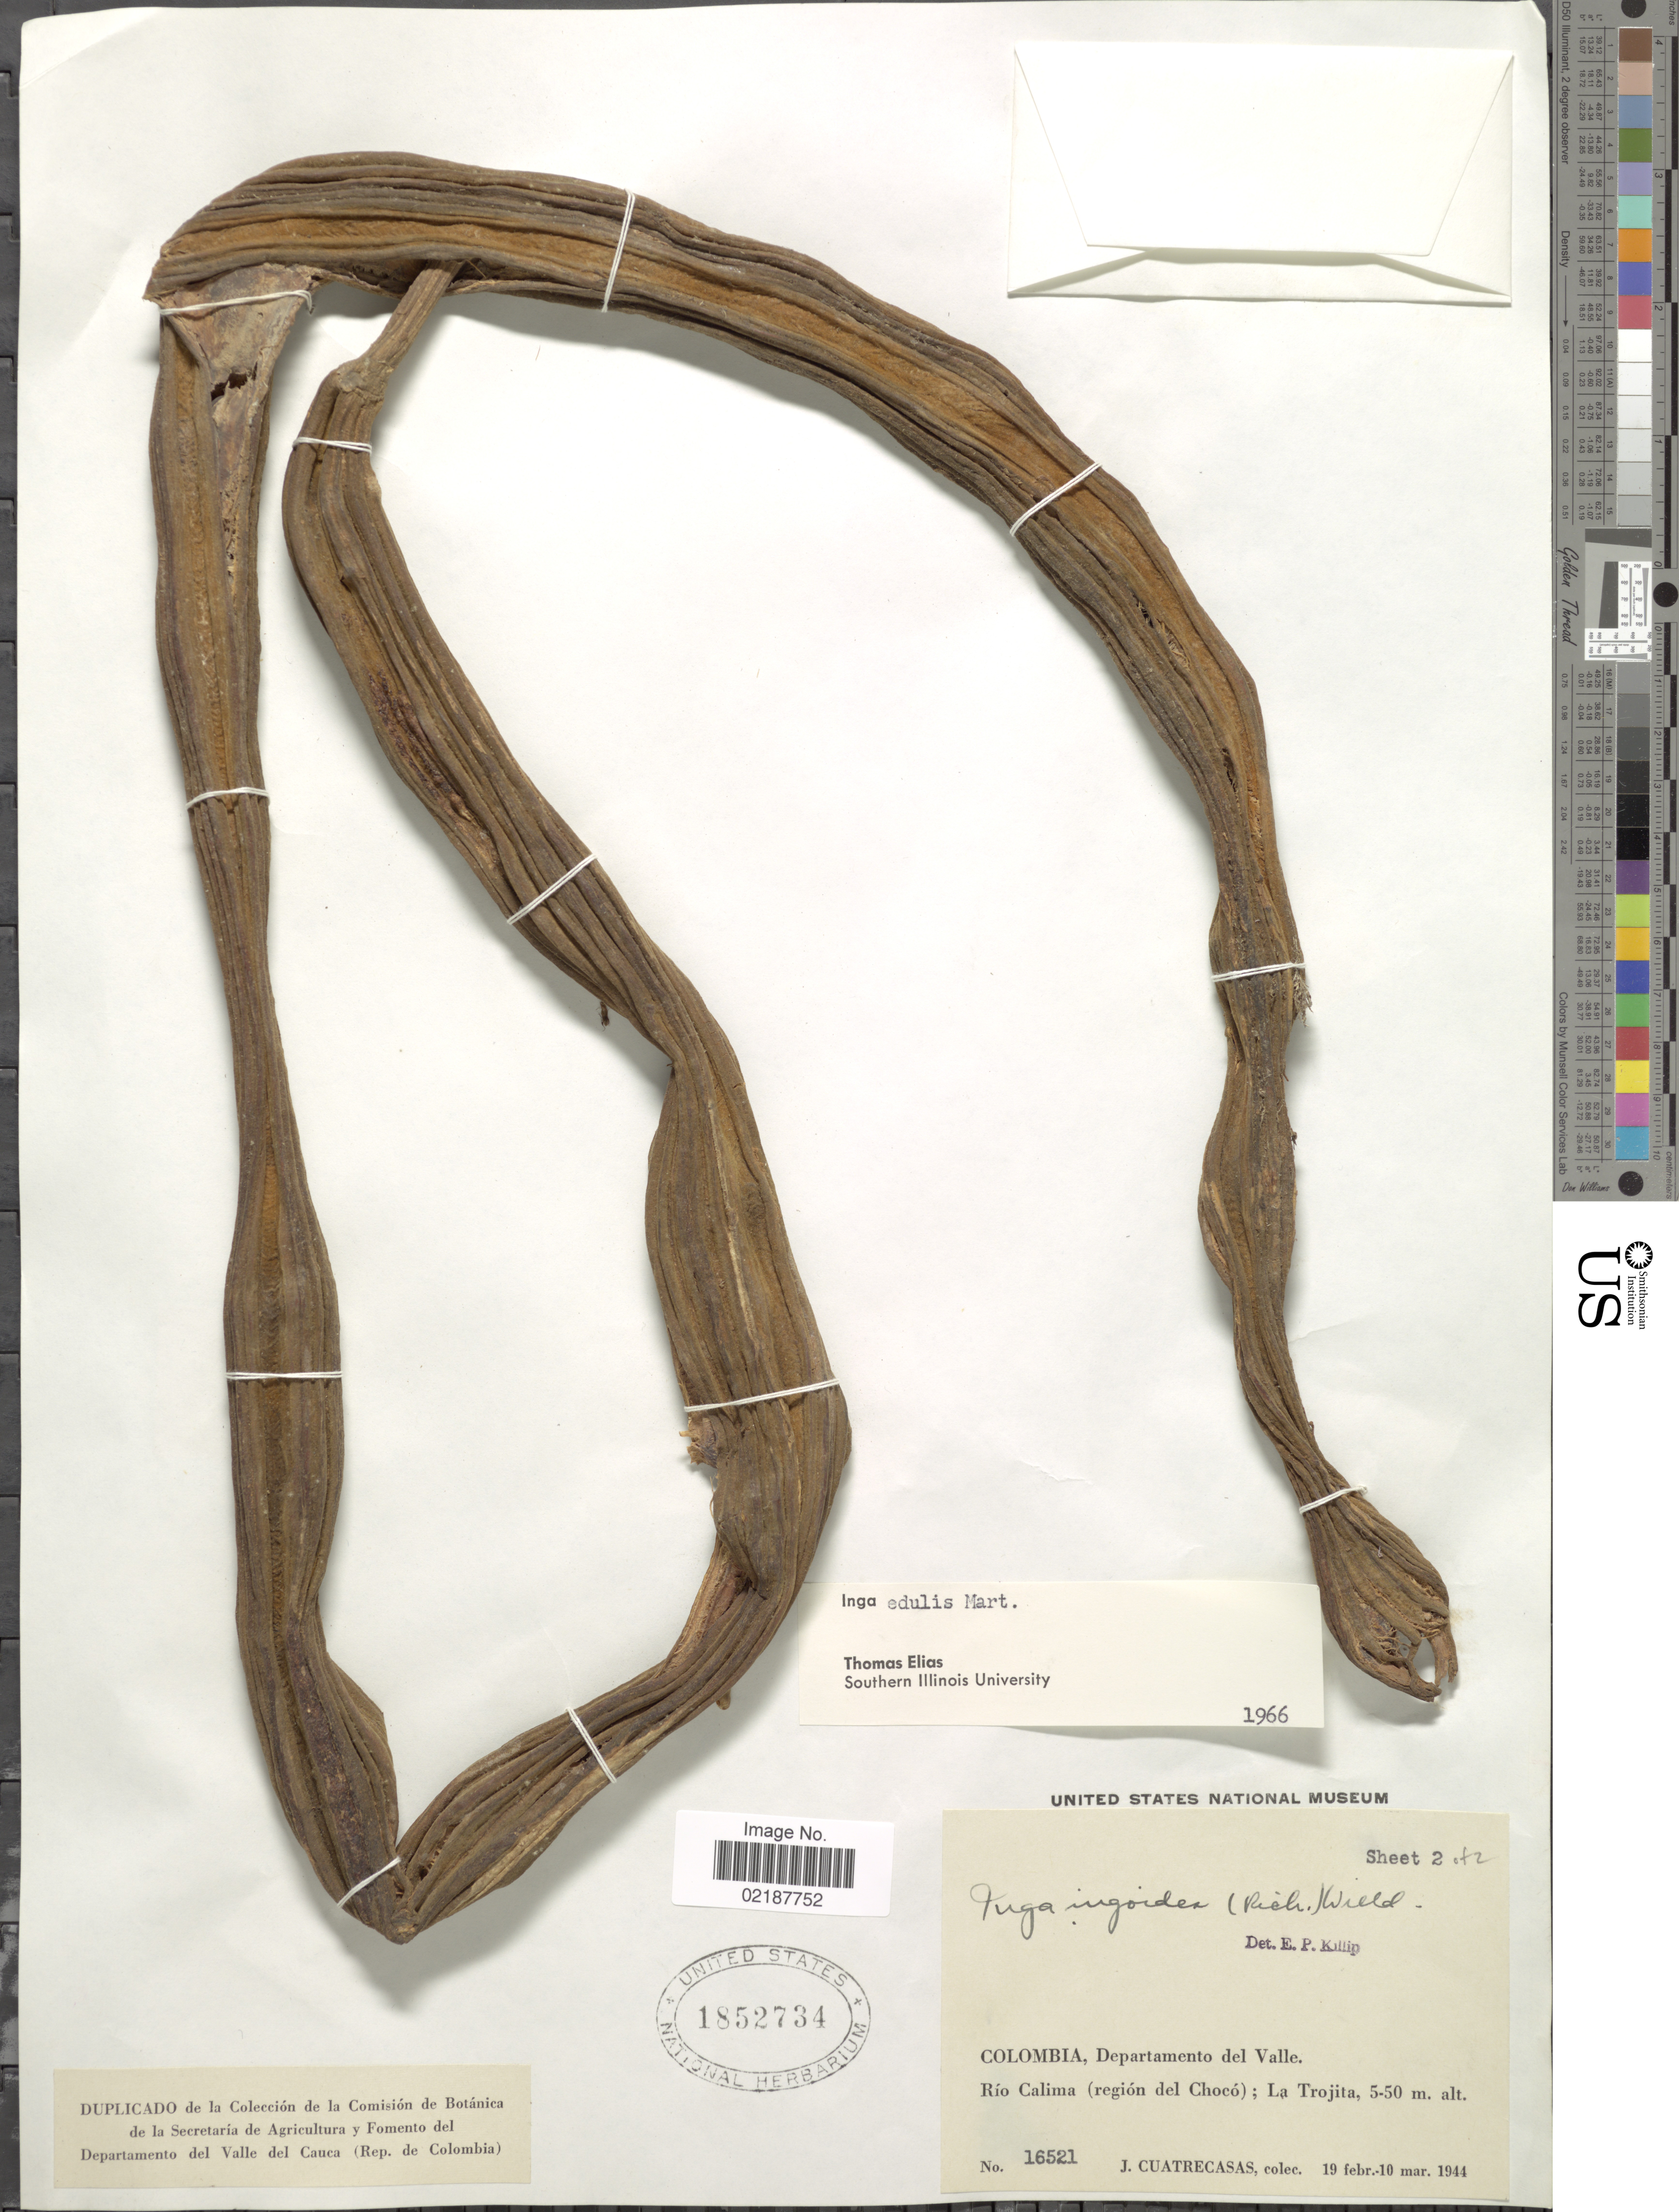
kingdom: Plantae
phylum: Tracheophyta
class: Magnoliopsida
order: Fabales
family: Fabaceae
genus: Inga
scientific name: Inga edulis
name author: Mart.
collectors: J. Cuatrecasas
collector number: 16521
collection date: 1944-02-19/1944-03-10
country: Colombia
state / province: Valle del Cauca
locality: Departamento del Valle, Rio Calima (Region del Choco): La Trojita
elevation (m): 5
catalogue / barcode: US 1852734